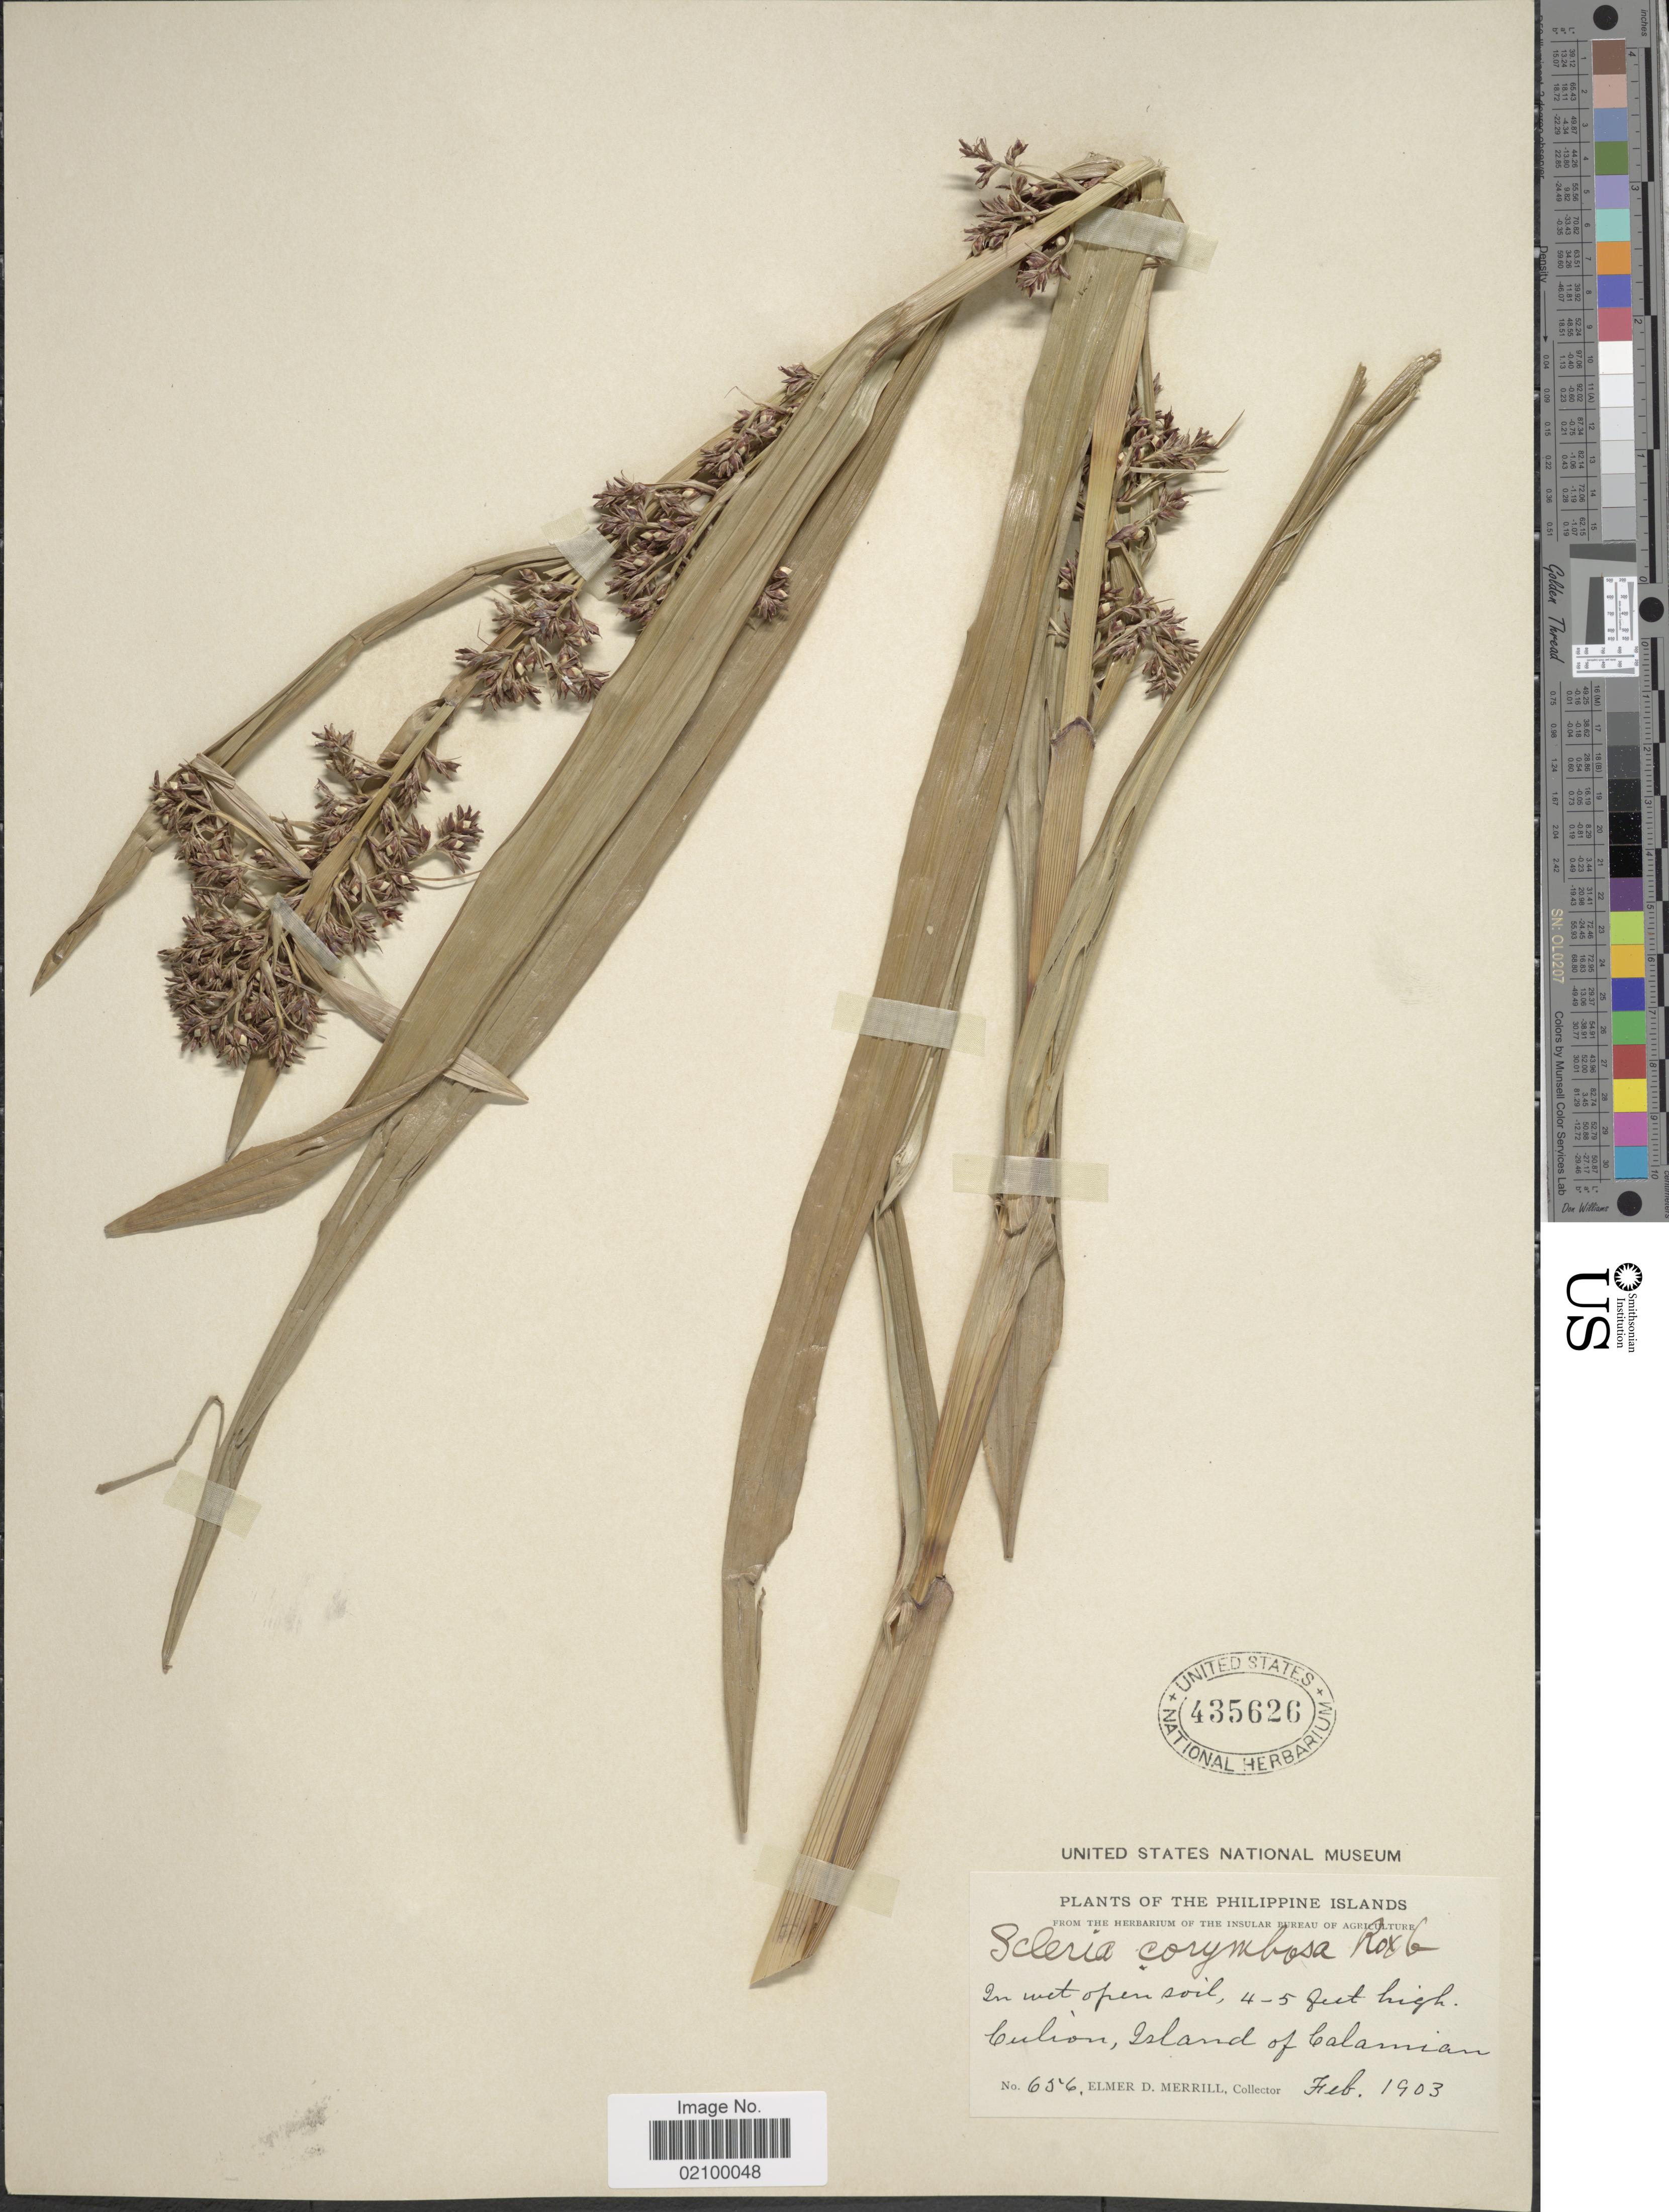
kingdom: Plantae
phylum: Tracheophyta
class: Liliopsida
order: Poales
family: Cyperaceae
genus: Scleria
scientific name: Scleria corymbosa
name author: Roxb.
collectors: E. D. Merrill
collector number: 656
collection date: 1903-02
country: Philippines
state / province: Mimaropa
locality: Culion, Island of Calamian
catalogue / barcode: US 435626